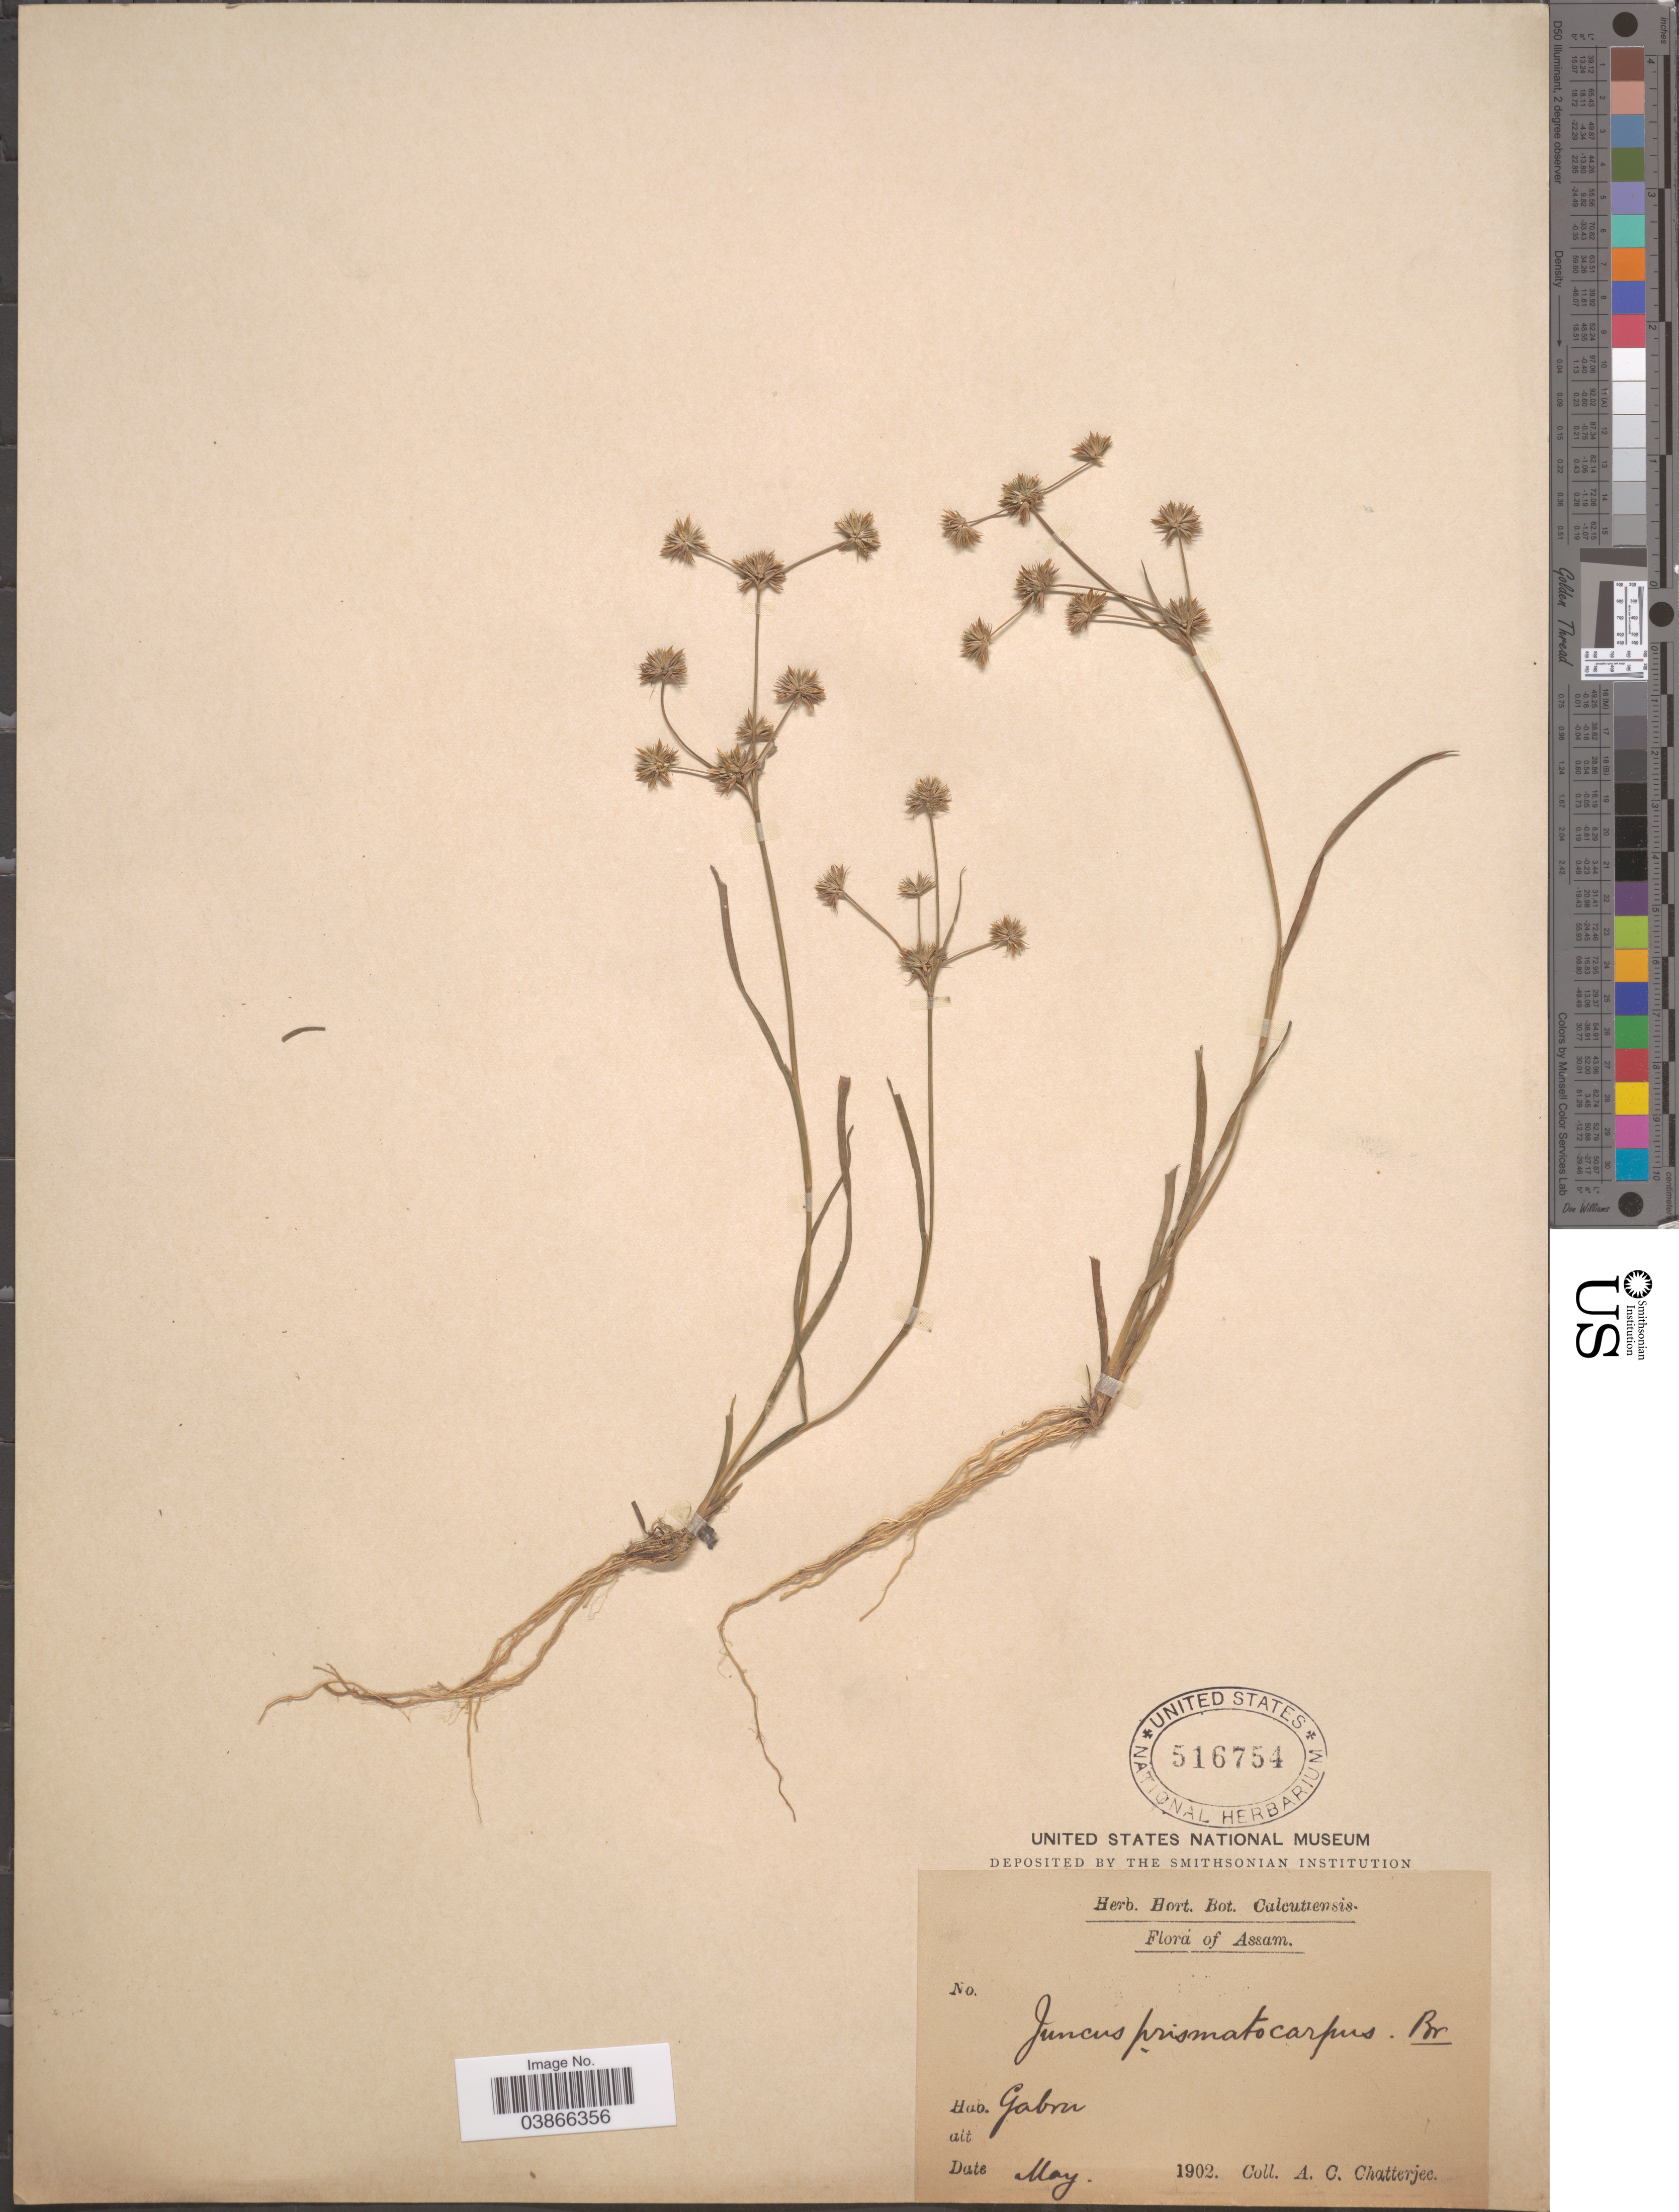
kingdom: Plantae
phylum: Tracheophyta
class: Liliopsida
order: Poales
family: Juncaceae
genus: Juncus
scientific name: Juncus prismatocarpus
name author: R. Br.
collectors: A. Chatterjee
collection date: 1902-05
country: India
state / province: Assam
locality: Gabon.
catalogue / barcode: US 516754